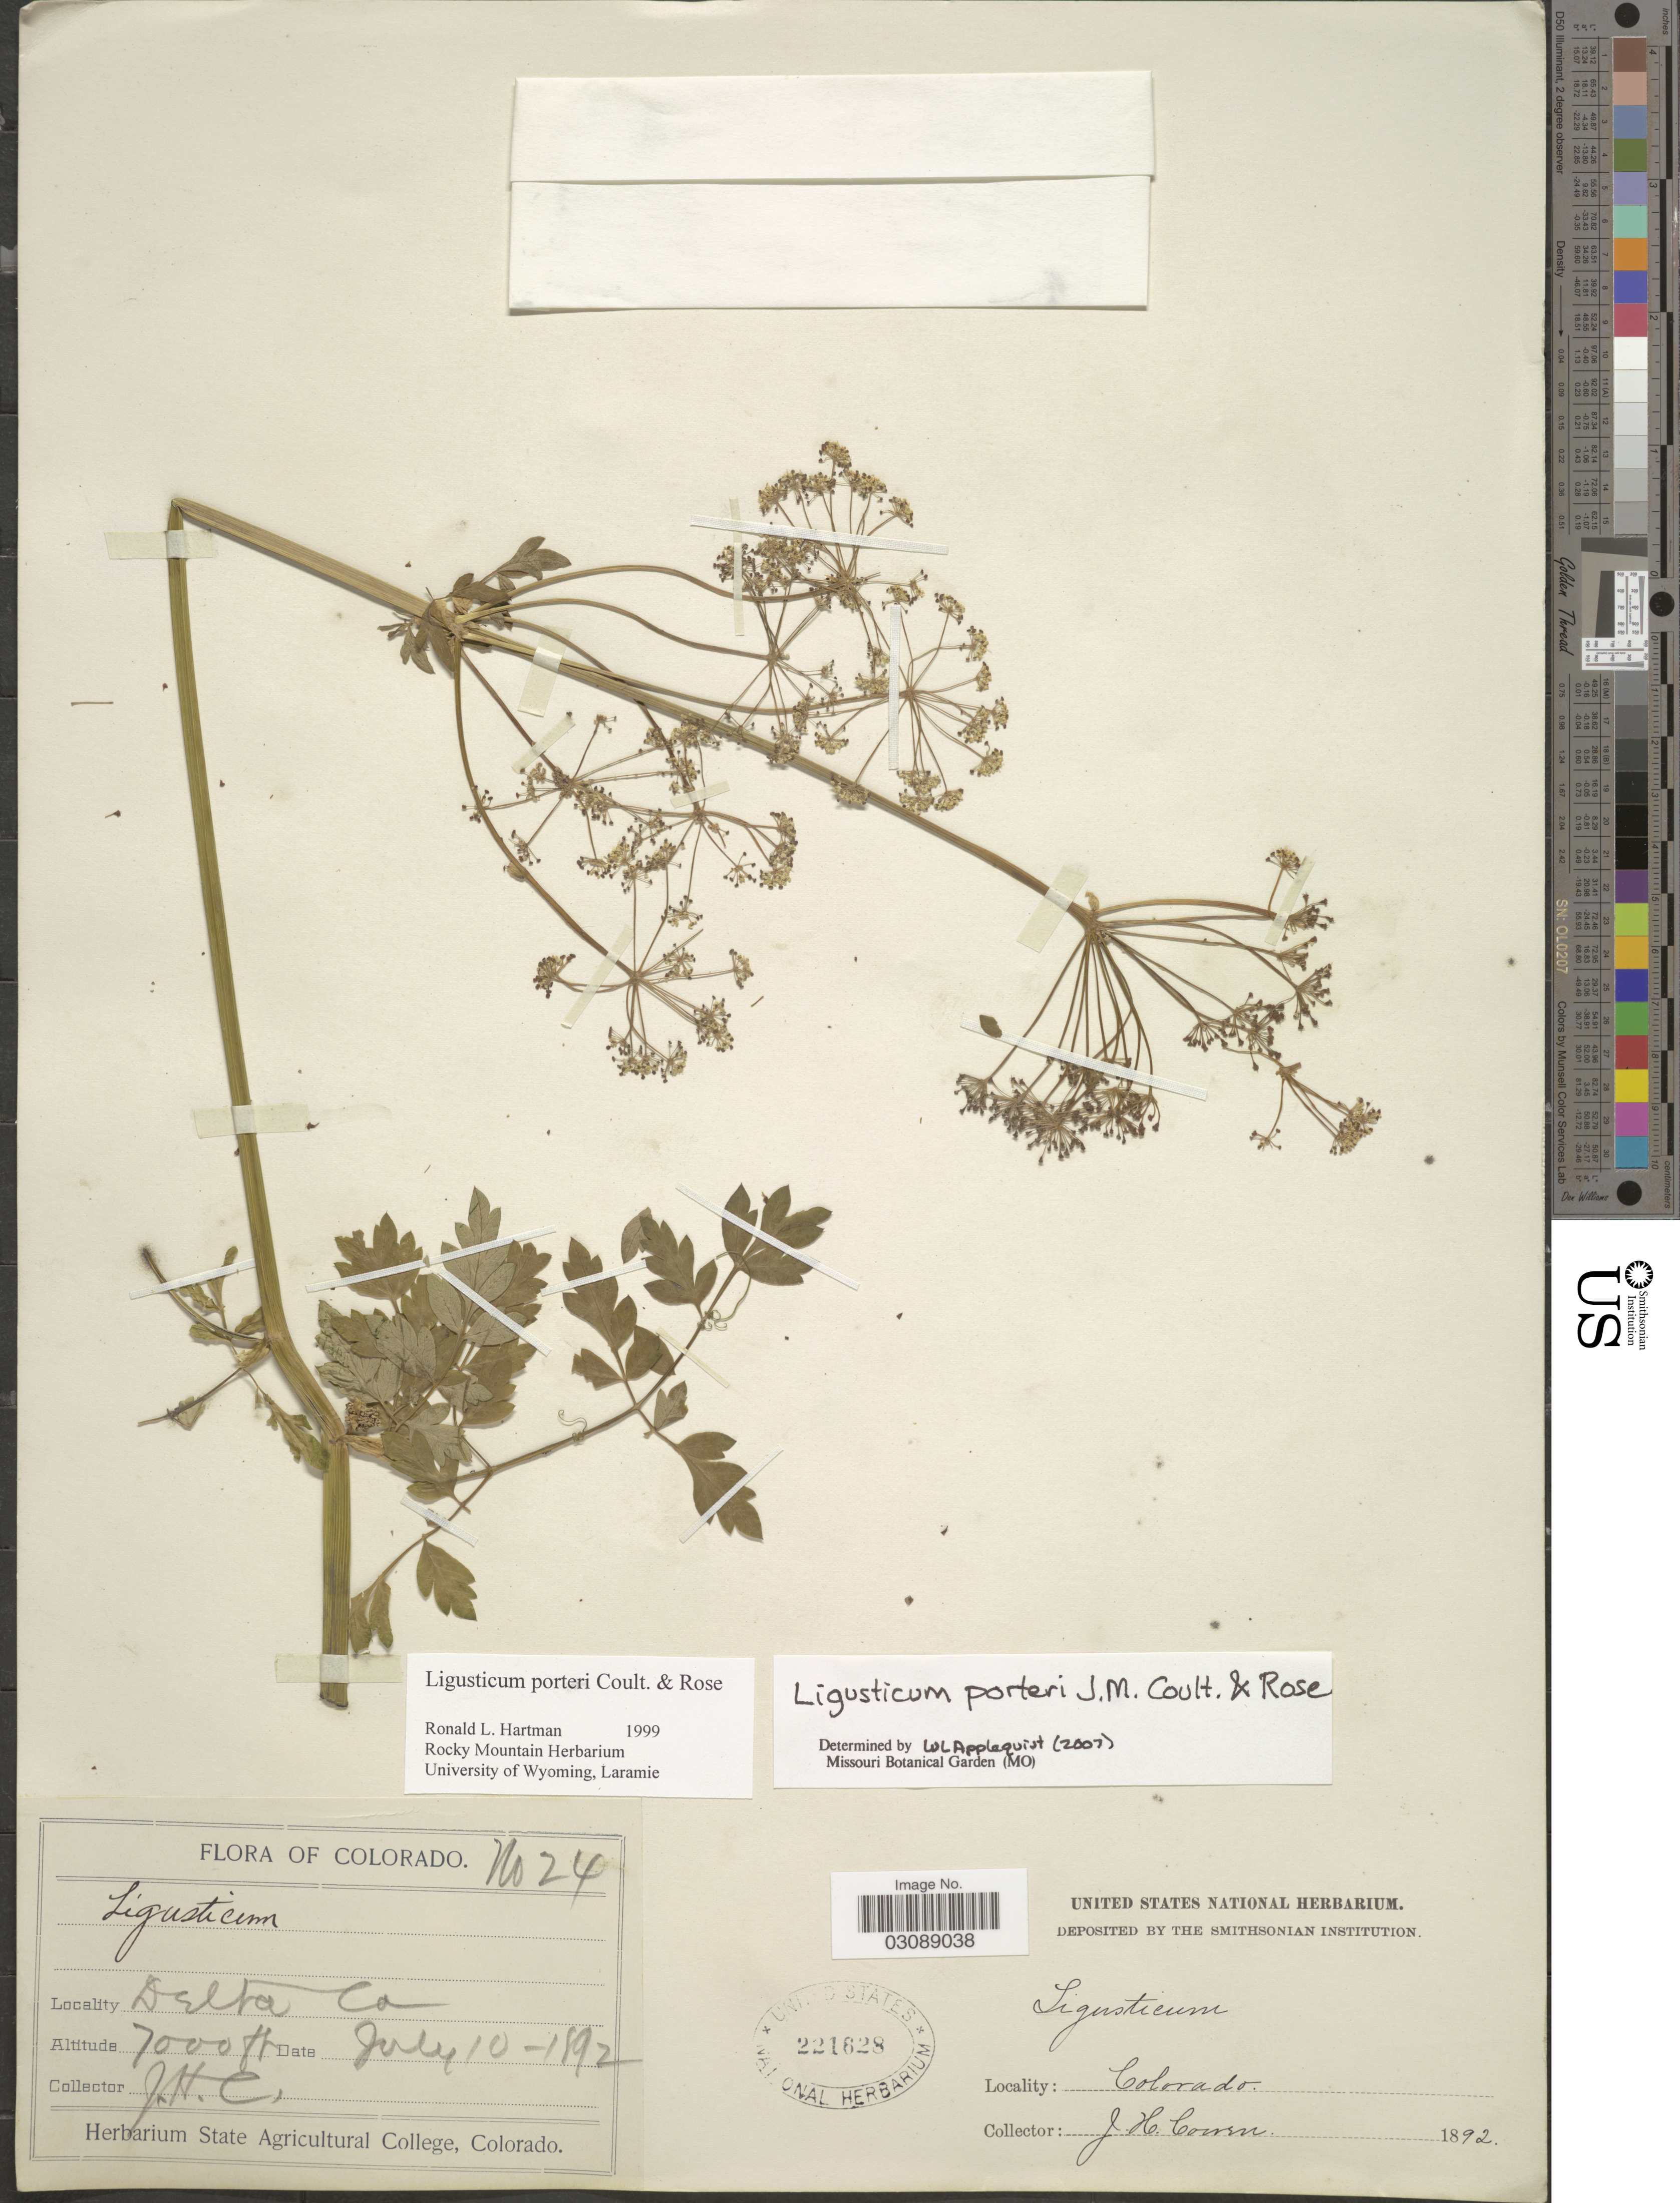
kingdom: Plantae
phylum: Tracheophyta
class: Magnoliopsida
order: Apiales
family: Apiaceae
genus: Ligusticum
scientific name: Ligusticum porteri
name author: J.M. Coult. & Rose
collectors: J. H. Cowen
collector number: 24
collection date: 1892-07-10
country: United States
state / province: Colorado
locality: Delta Co.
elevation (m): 2134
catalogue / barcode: US 221628